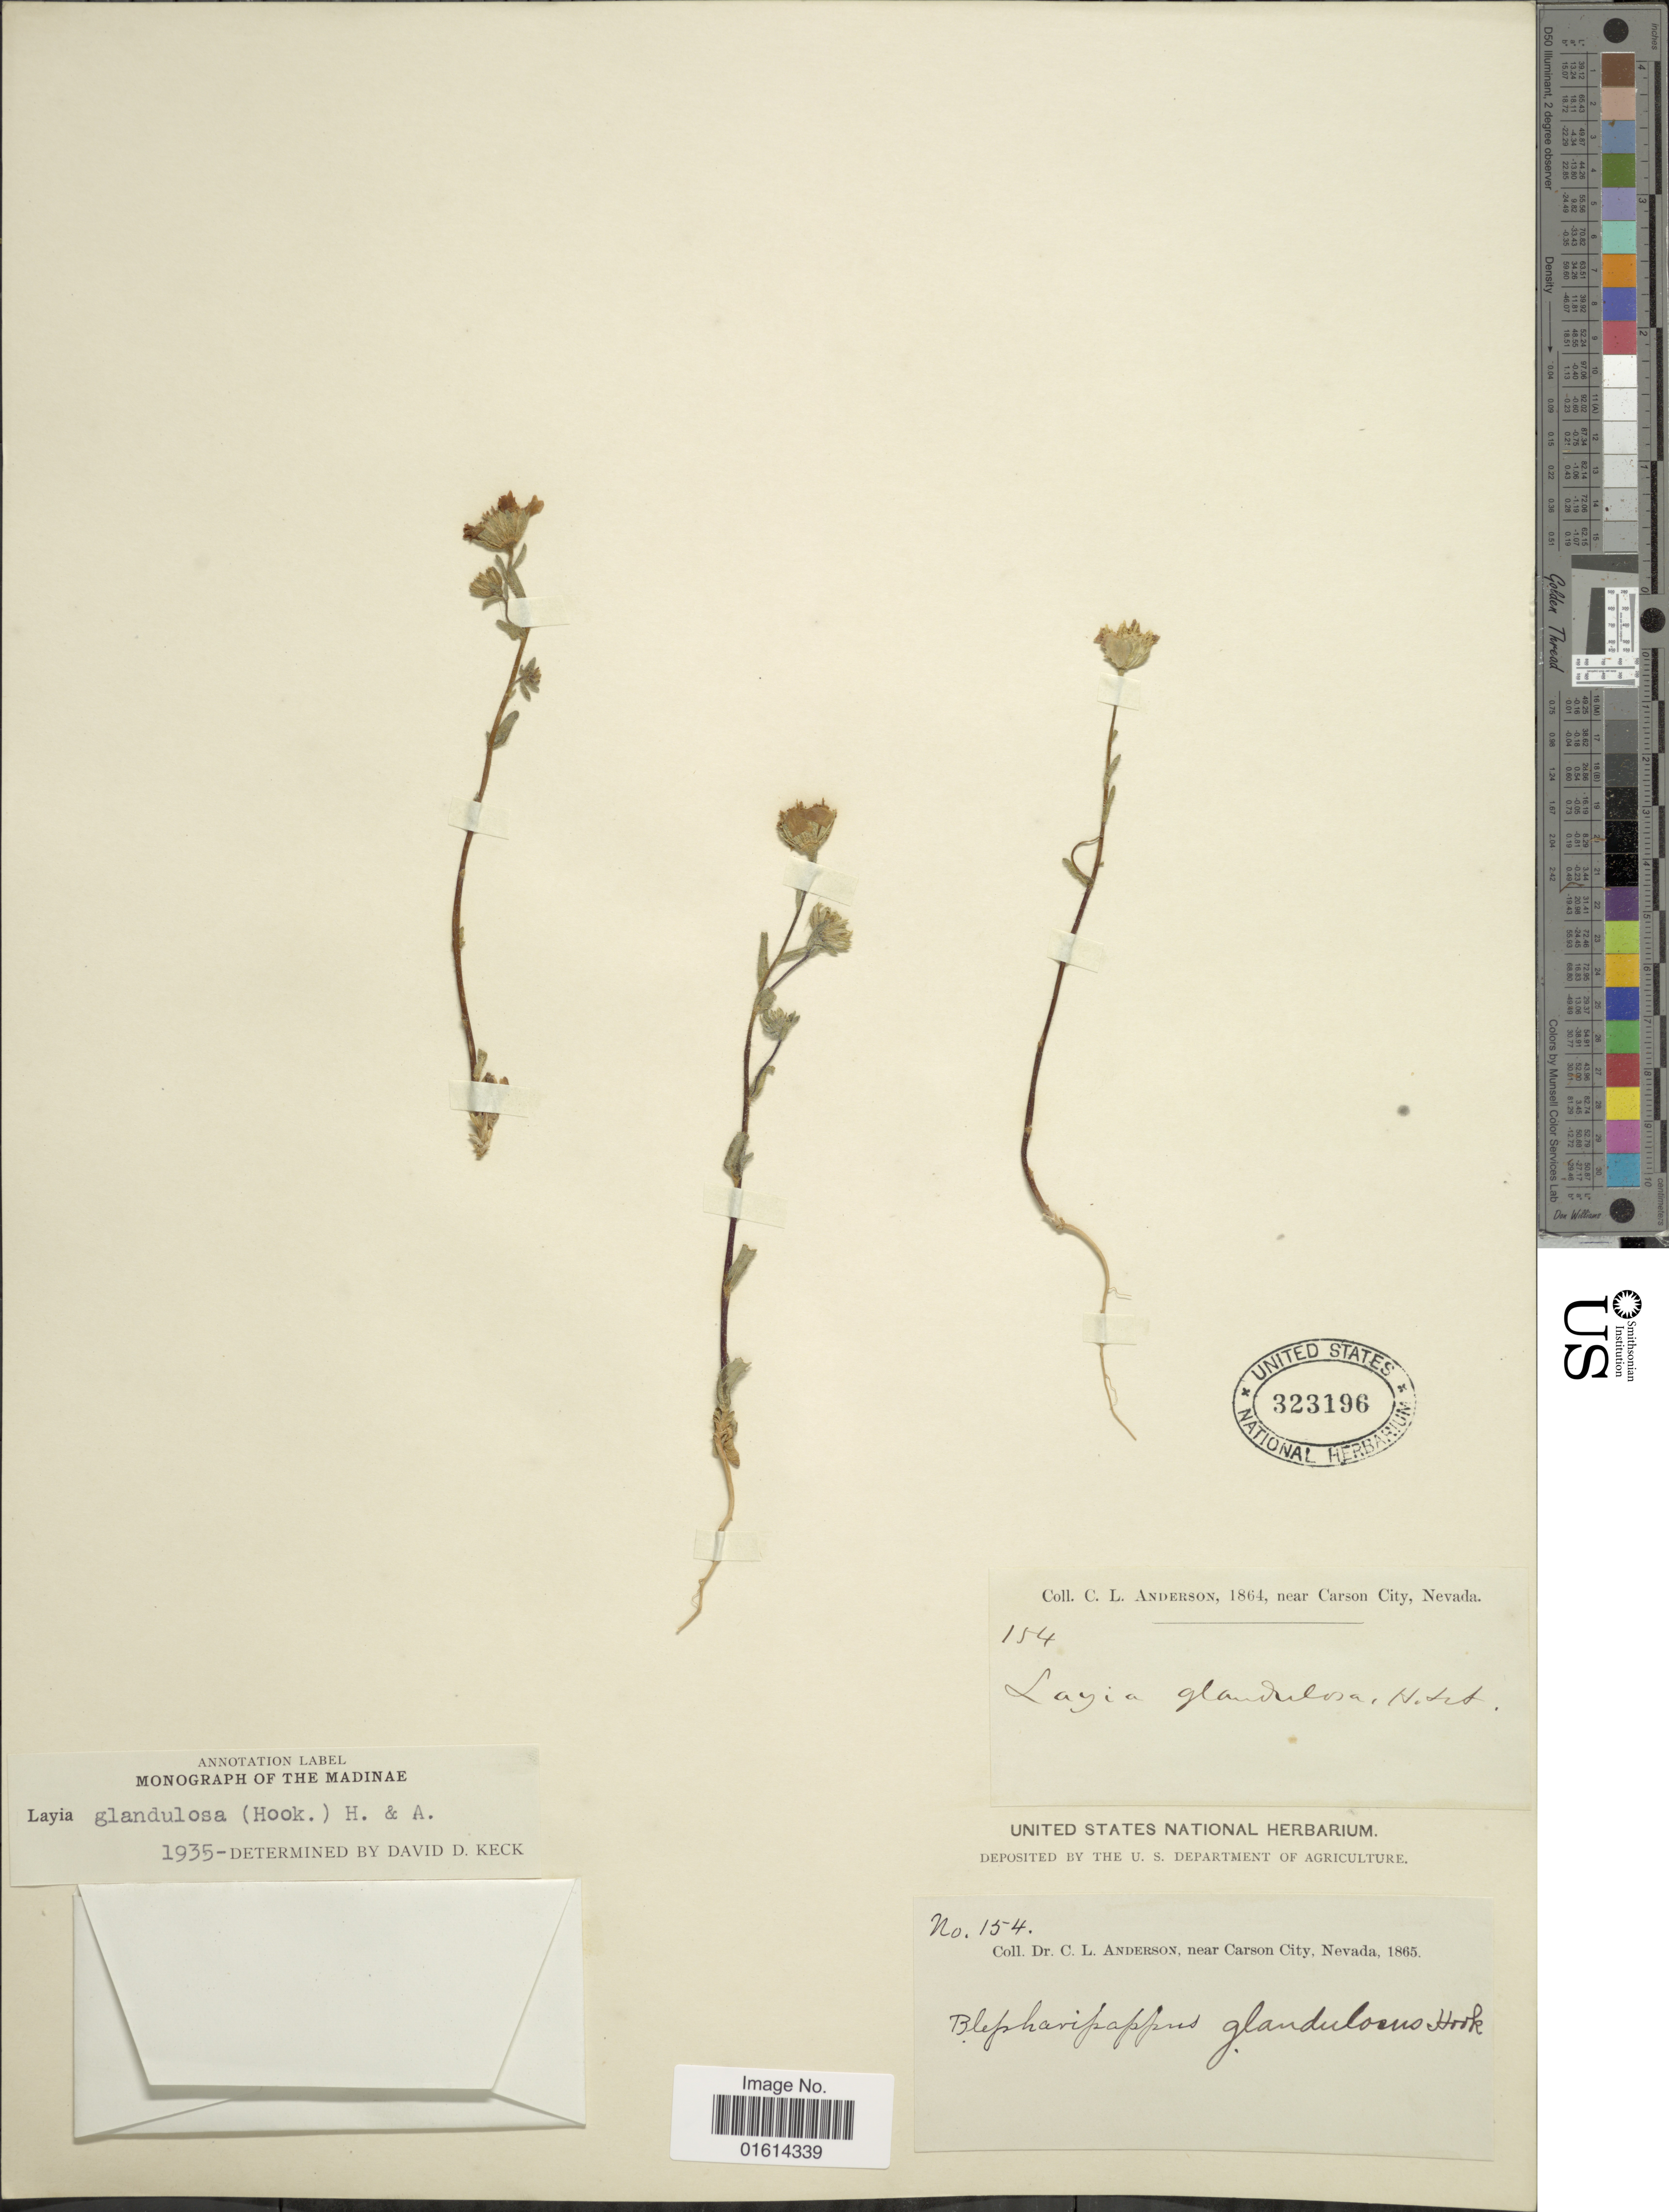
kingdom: Plantae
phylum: Tracheophyta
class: Magnoliopsida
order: Asterales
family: Asteraceae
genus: Layia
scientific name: Layia glandulosa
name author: Hook. & Arn.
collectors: C. L. Anderson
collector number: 154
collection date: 1864/1865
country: United States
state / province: Nevada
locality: Near Carson City, Nevada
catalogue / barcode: US 323196